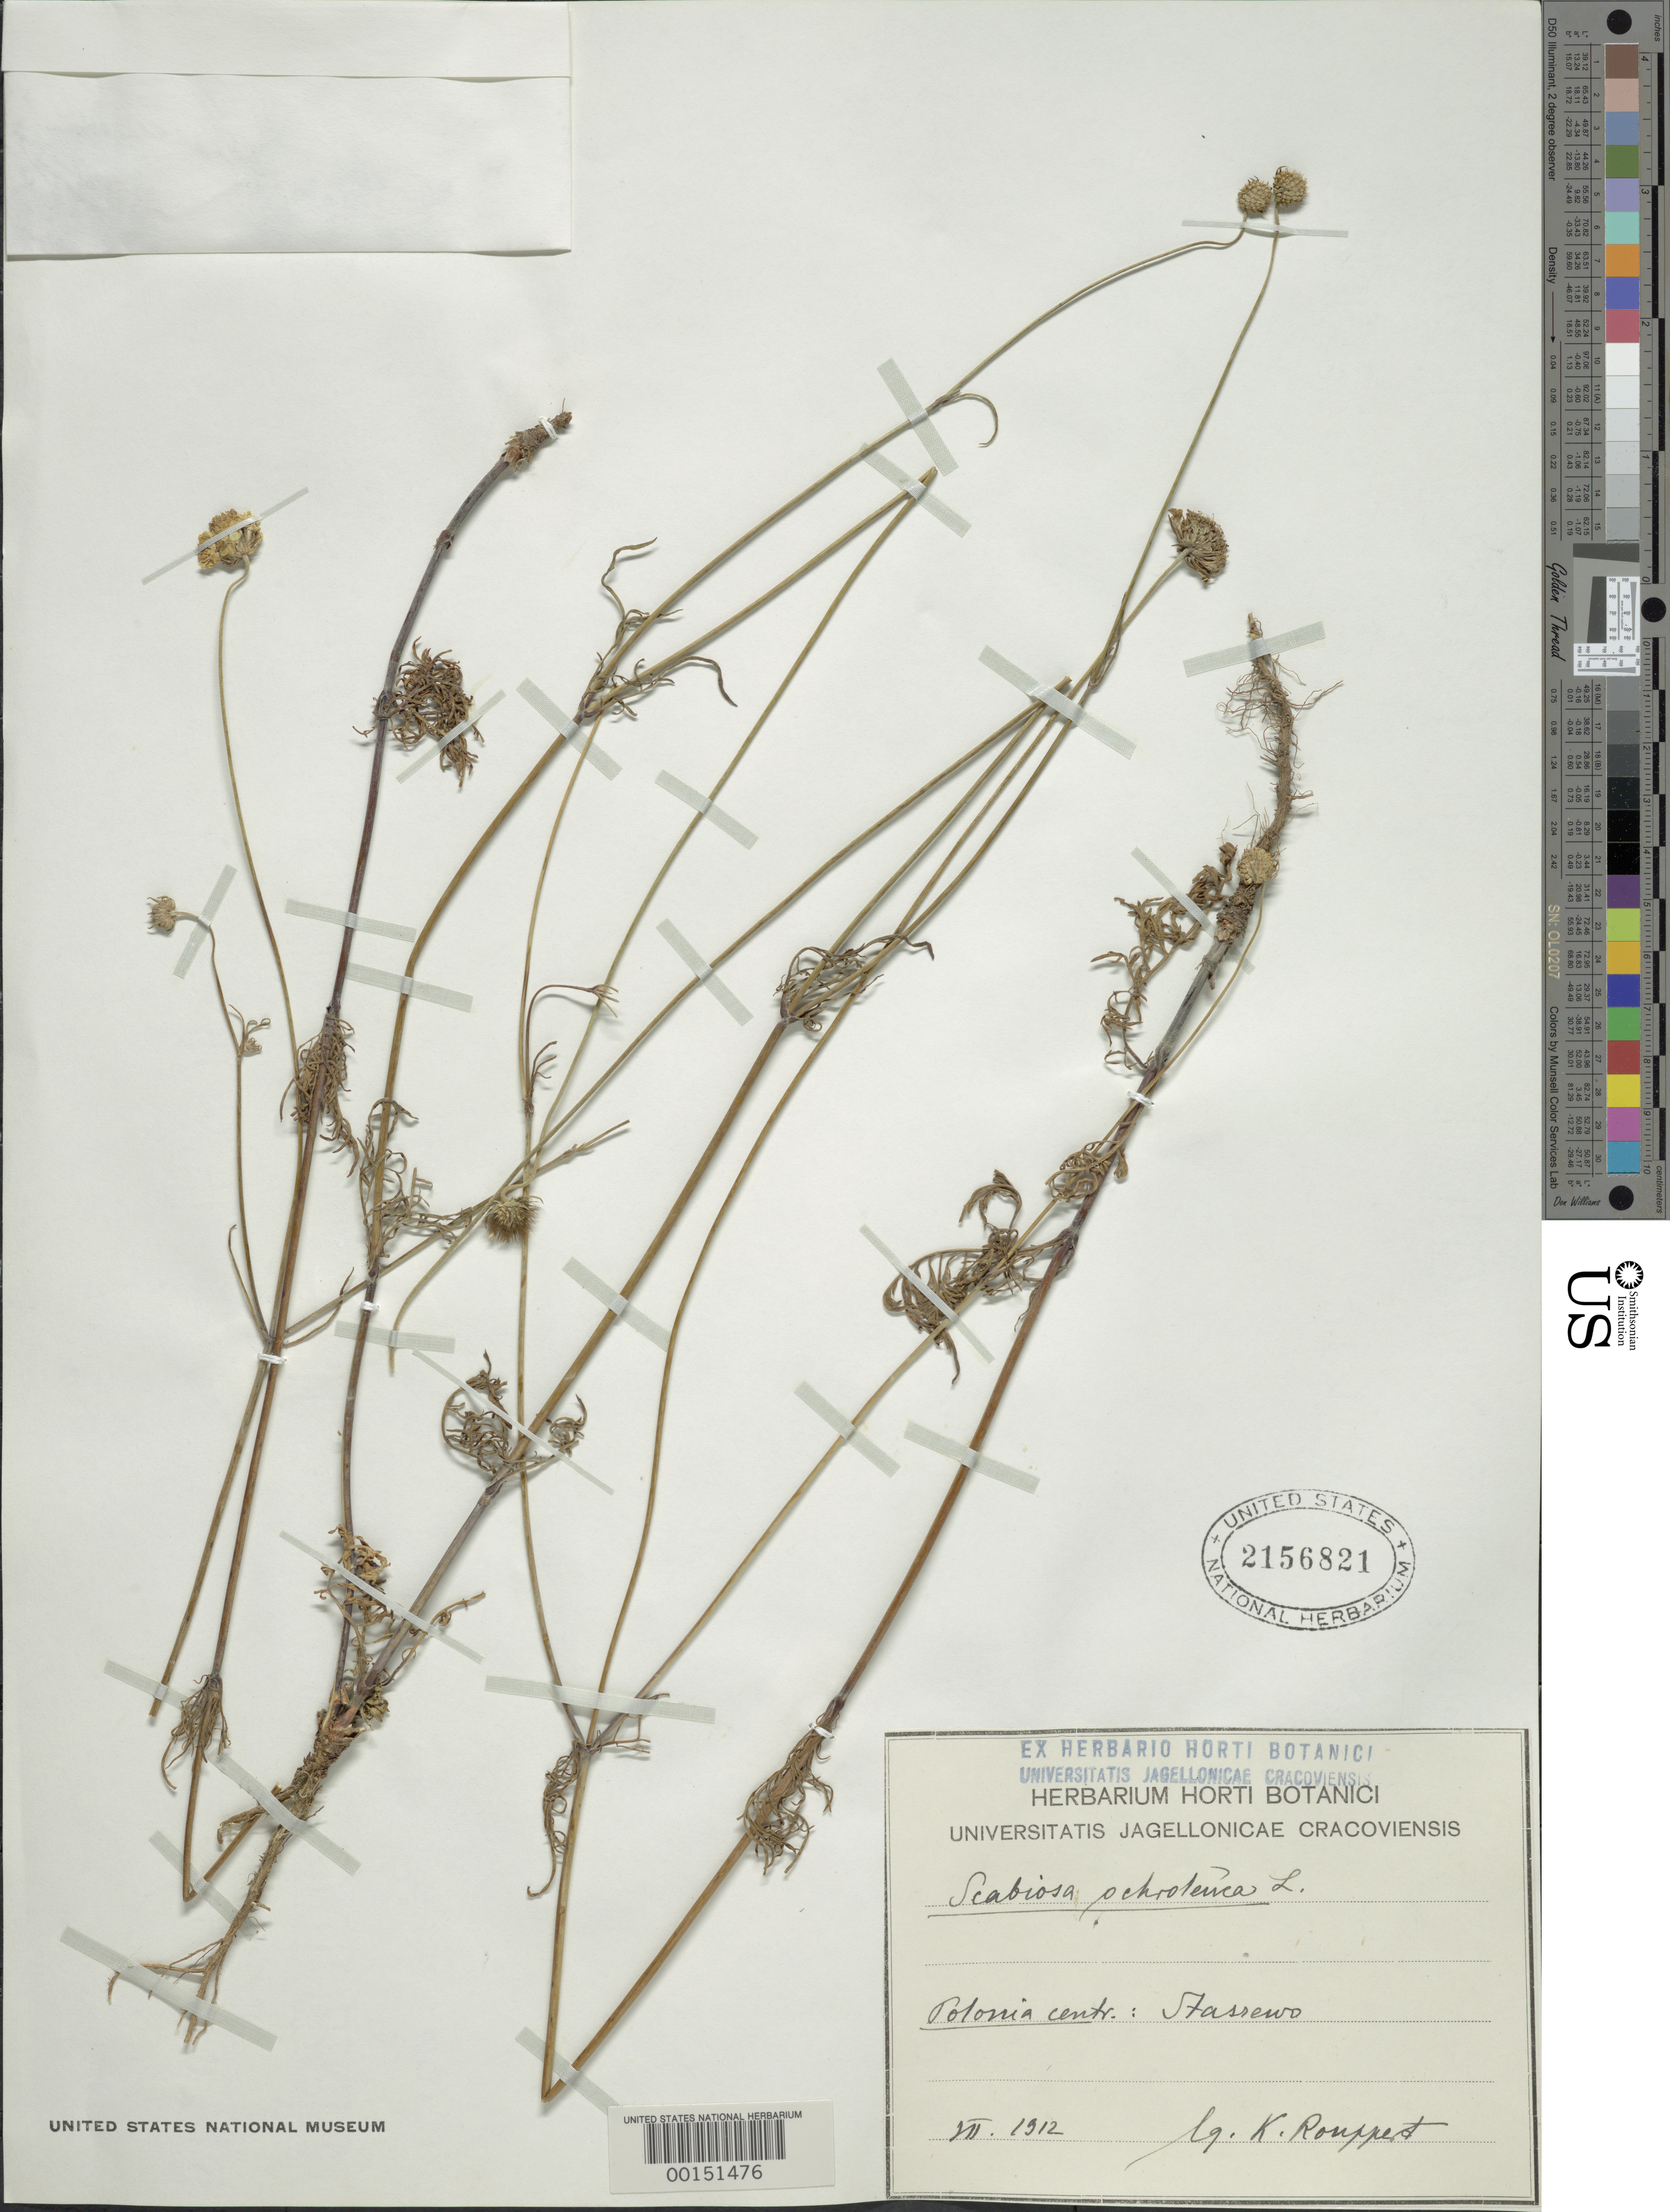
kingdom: Plantae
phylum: Tracheophyta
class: Magnoliopsida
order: Dipsacales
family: Caprifoliaceae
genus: Scabiosa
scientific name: Scabiosa ochroleuca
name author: L.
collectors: K. Rouppet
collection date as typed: Jul 1912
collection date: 1912-07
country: Poland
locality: Polonia, Stasrewo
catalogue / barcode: US 2156821